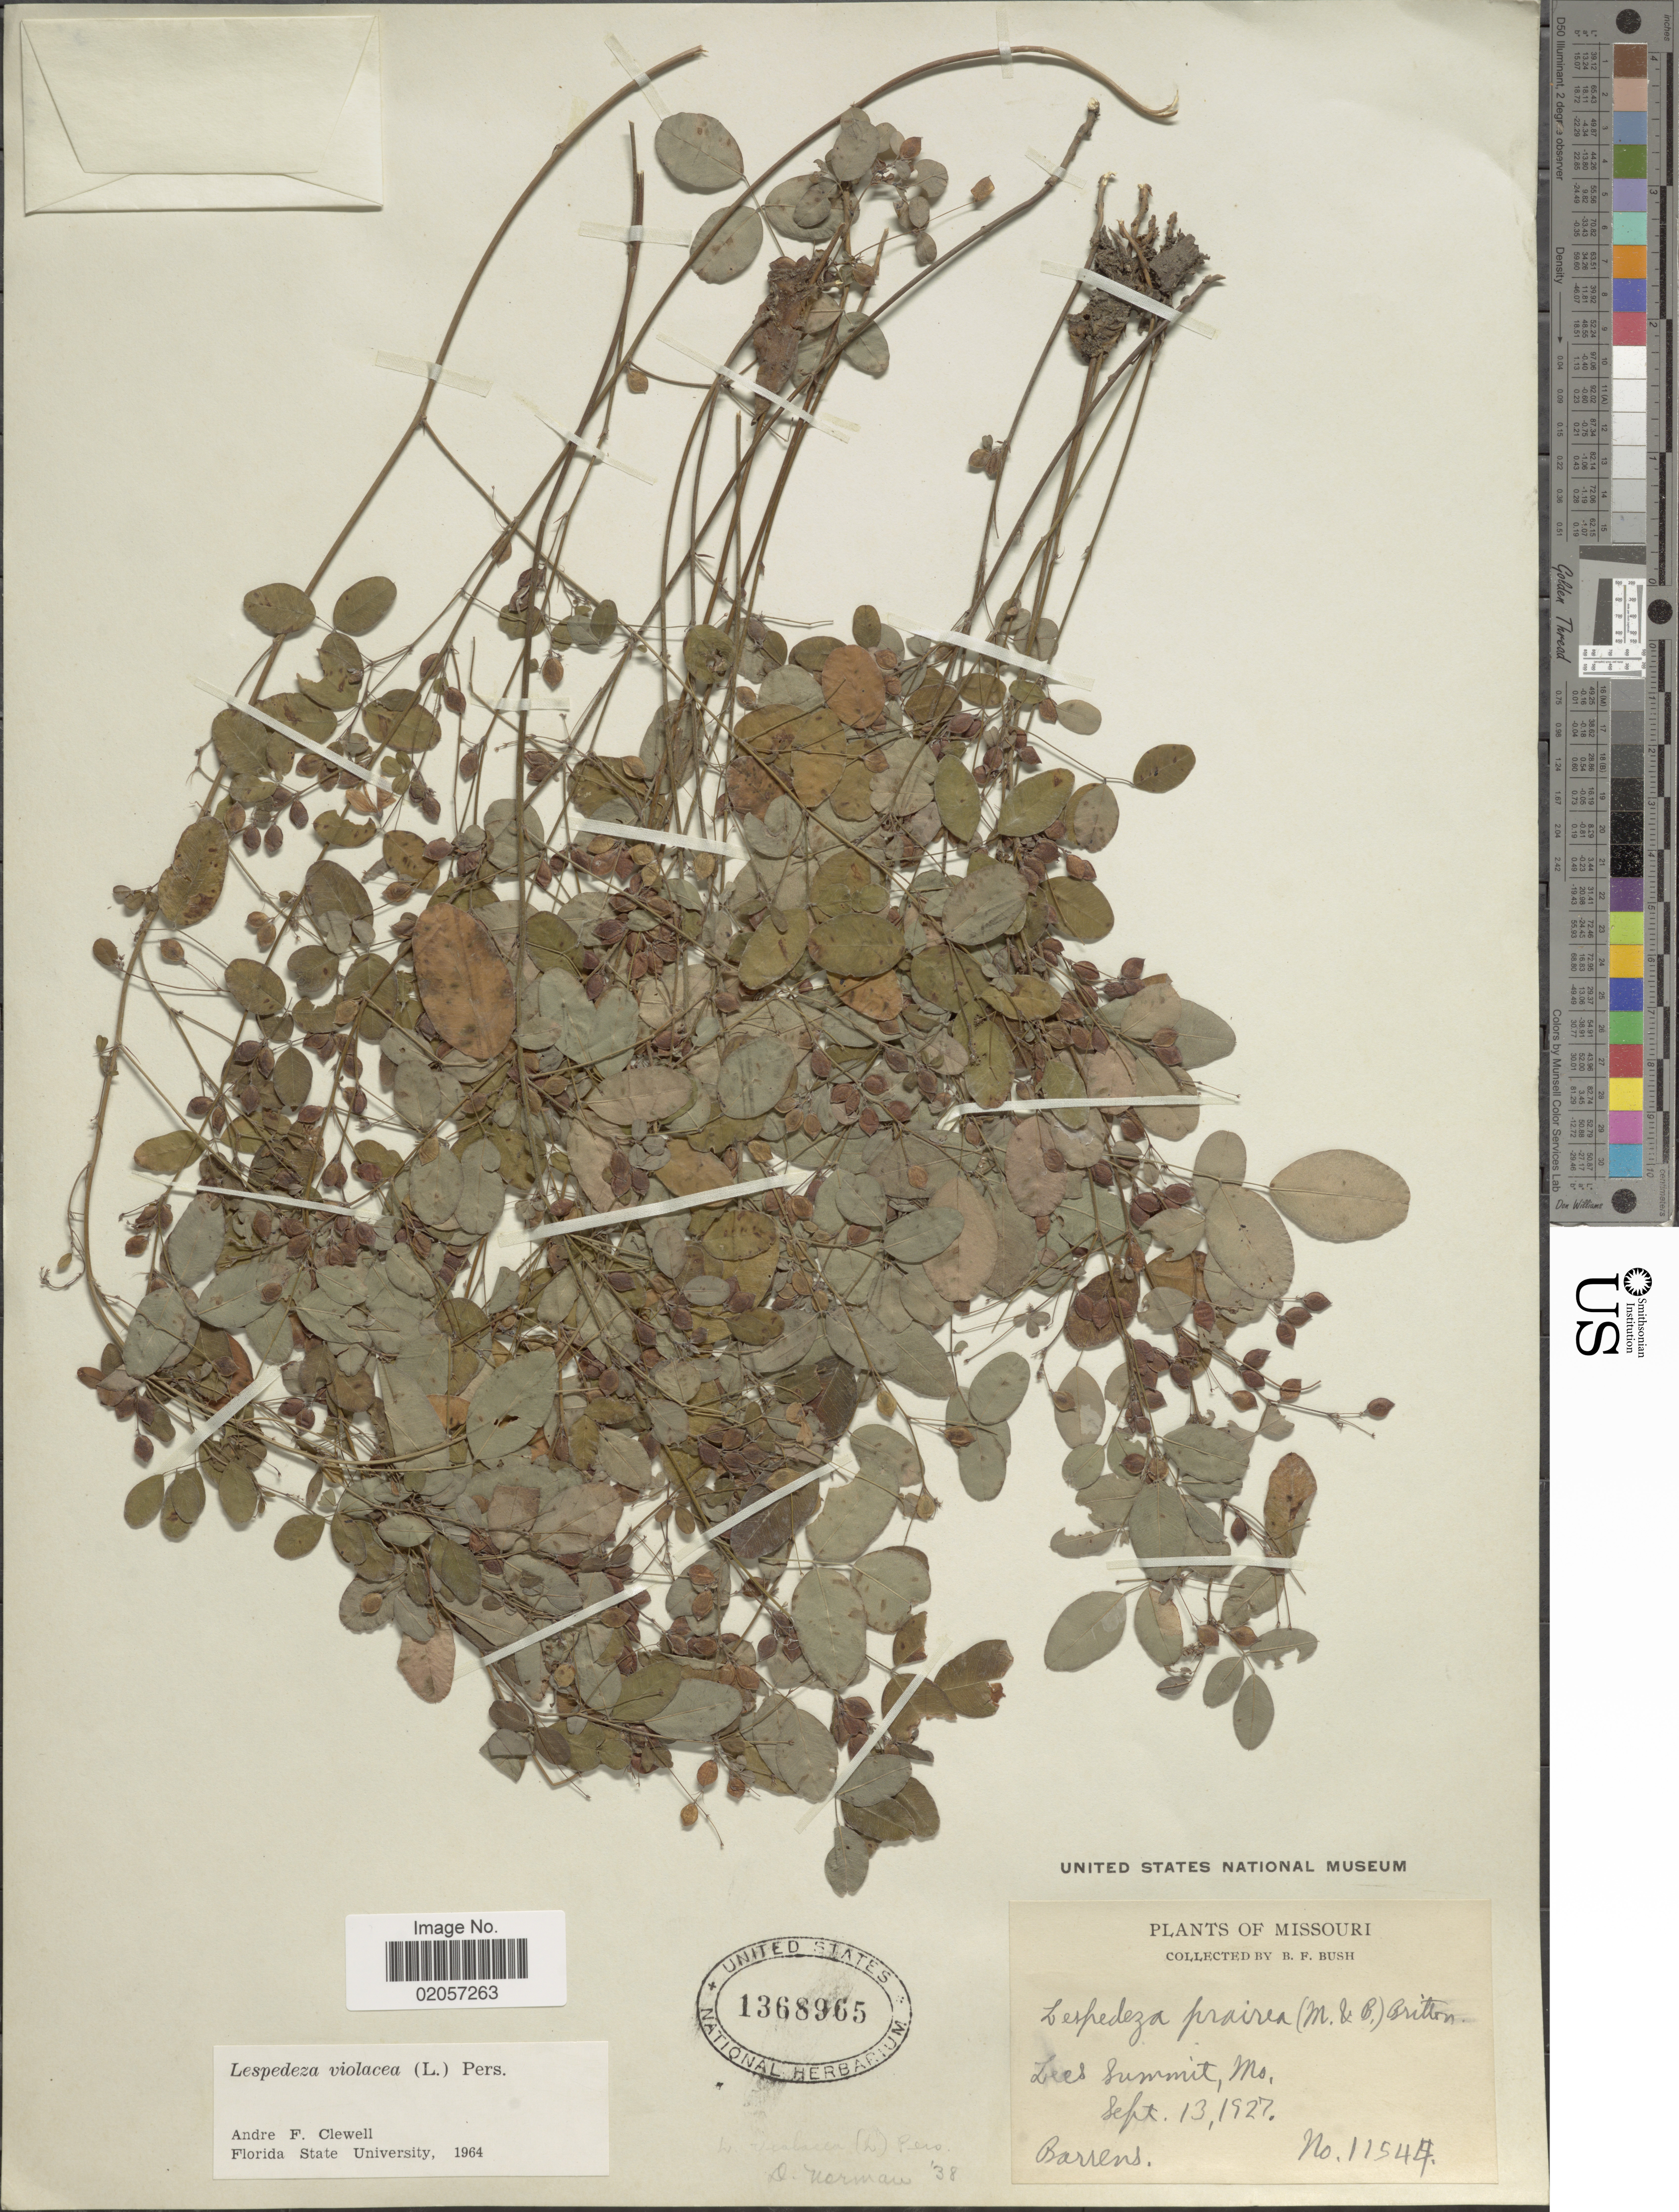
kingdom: Plantae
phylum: Tracheophyta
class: Magnoliopsida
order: Fabales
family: Fabaceae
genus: Lespedeza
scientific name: Lespedeza violacea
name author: (L.) Pers.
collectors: B. F. Bush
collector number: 11544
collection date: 1927-09-13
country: United States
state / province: Missouri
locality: Lees Summit, Mo.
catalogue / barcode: US 1368965